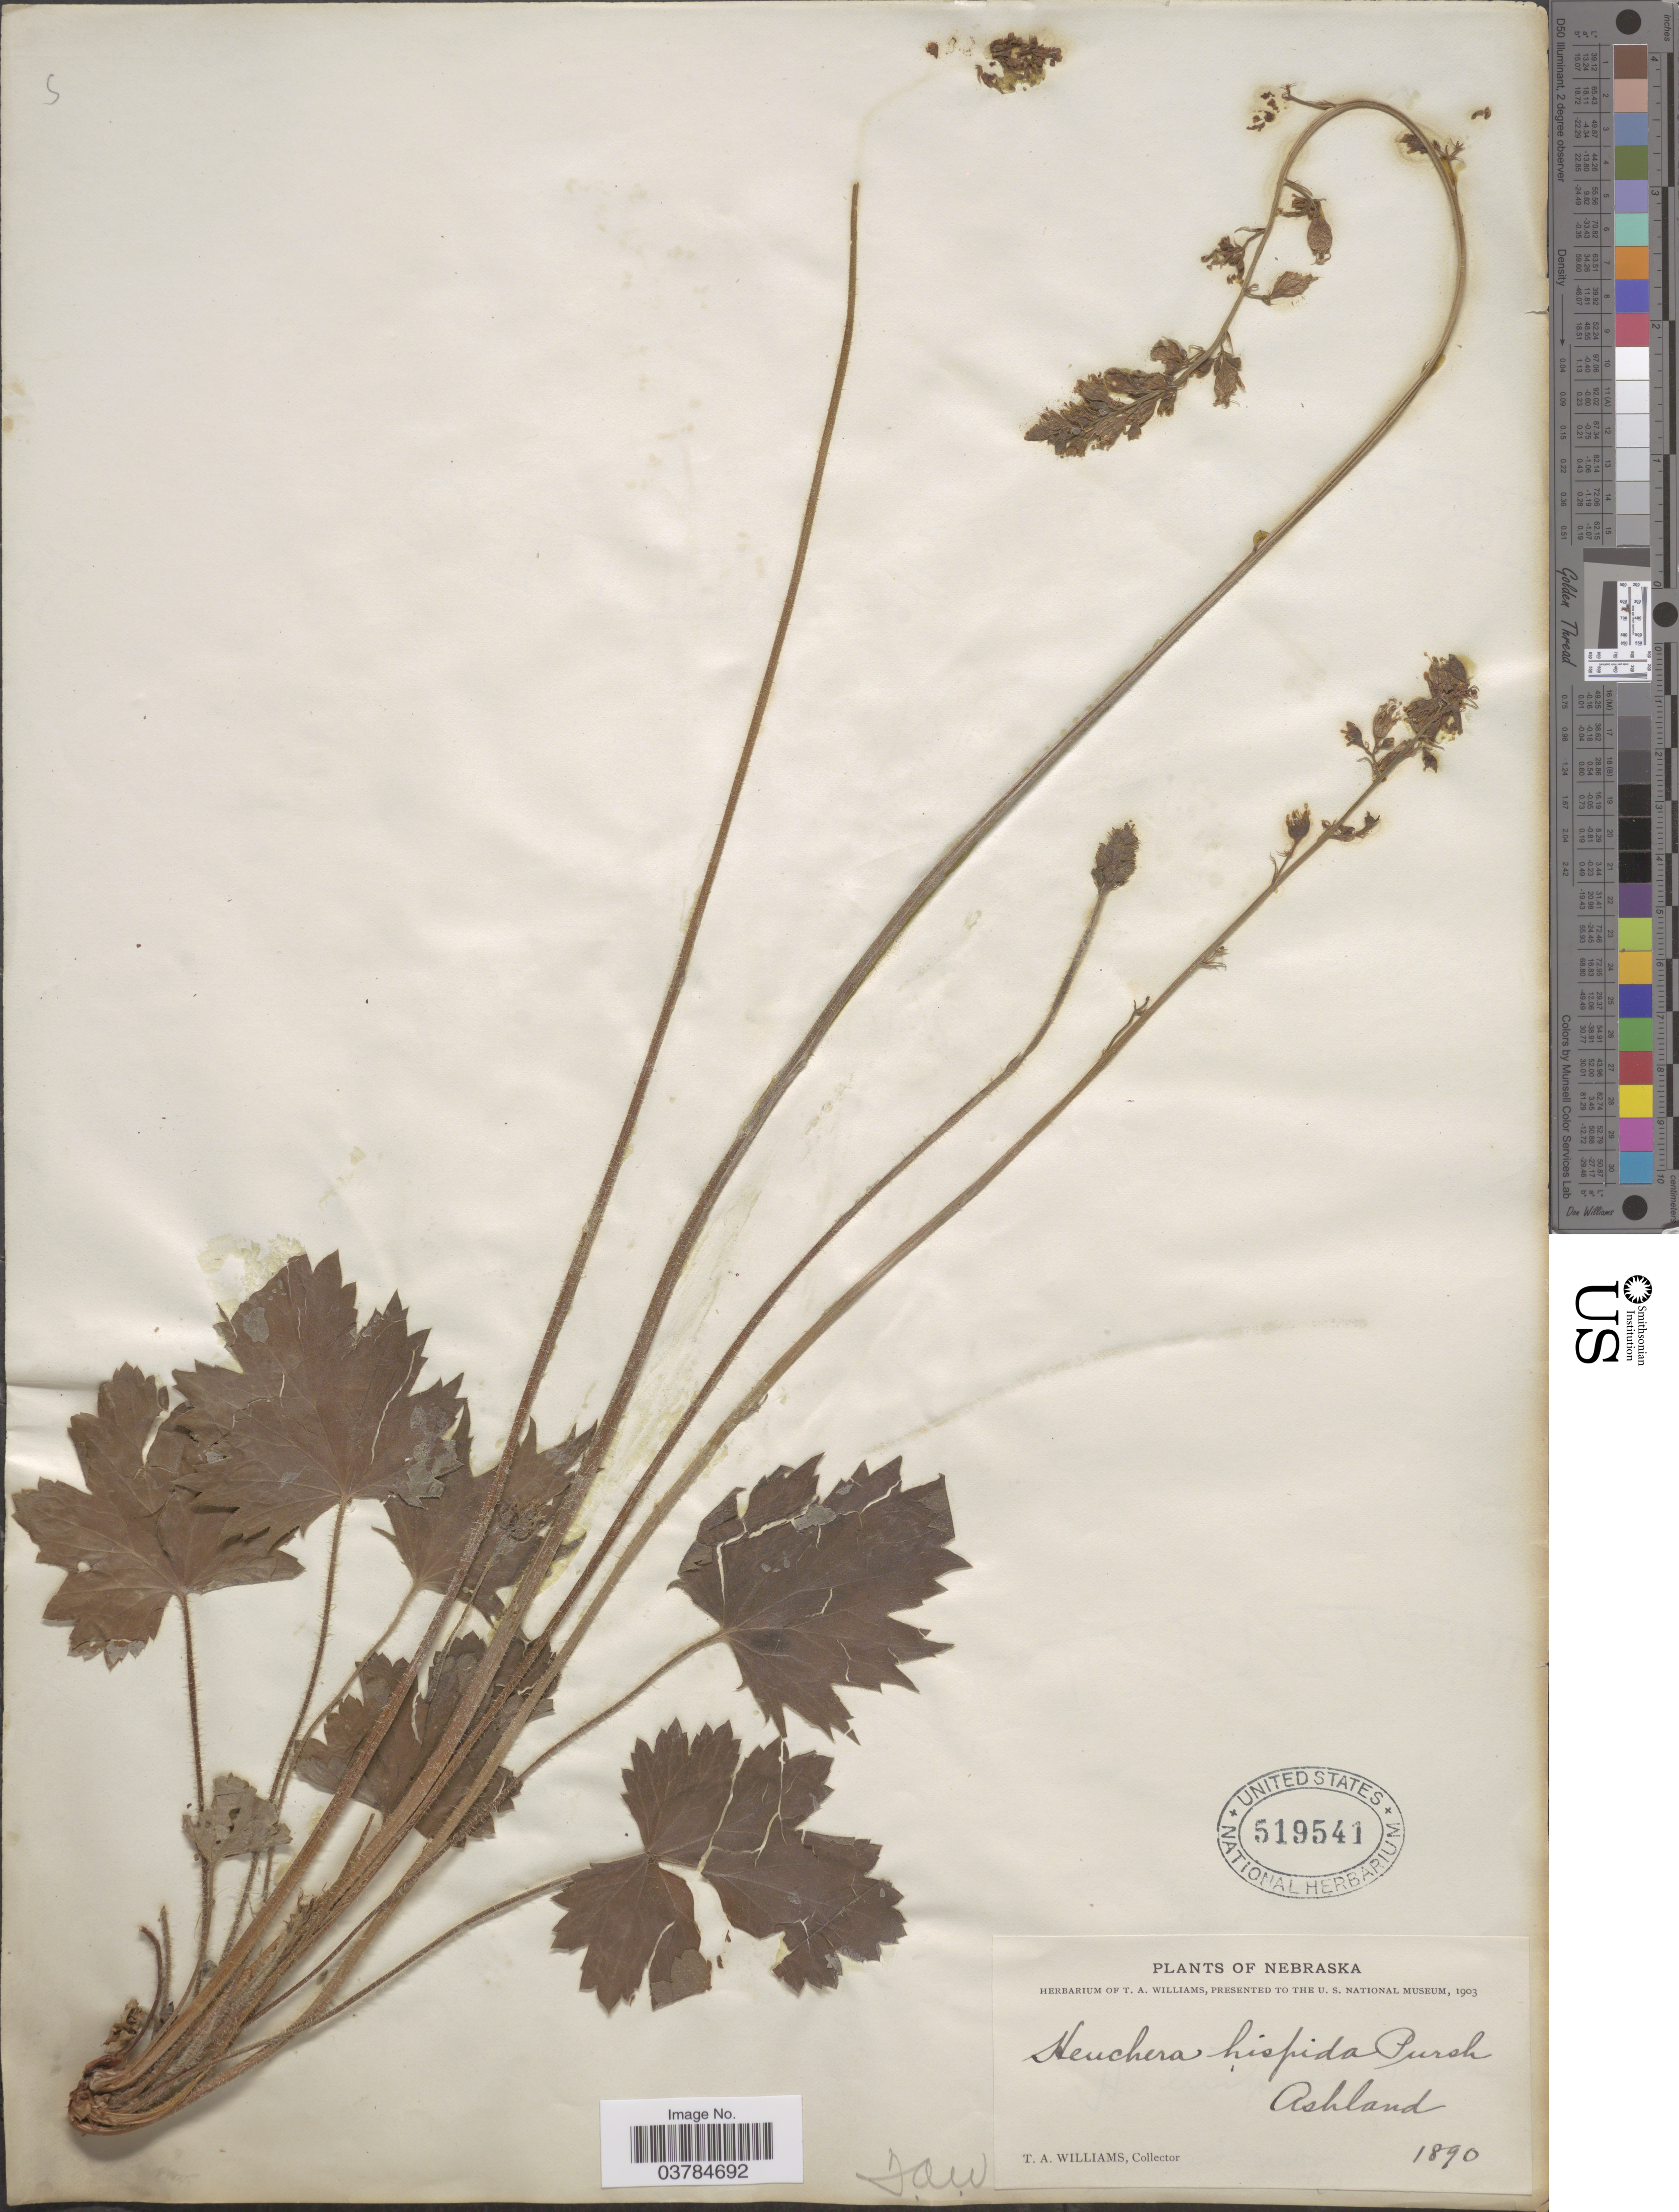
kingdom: Plantae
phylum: Tracheophyta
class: Magnoliopsida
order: Saxifragales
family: Saxifragaceae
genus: Heuchera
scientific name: Heuchera hispida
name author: Pursh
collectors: T. Williams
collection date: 1890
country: United States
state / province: Nebraska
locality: Ashland.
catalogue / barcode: US 519541